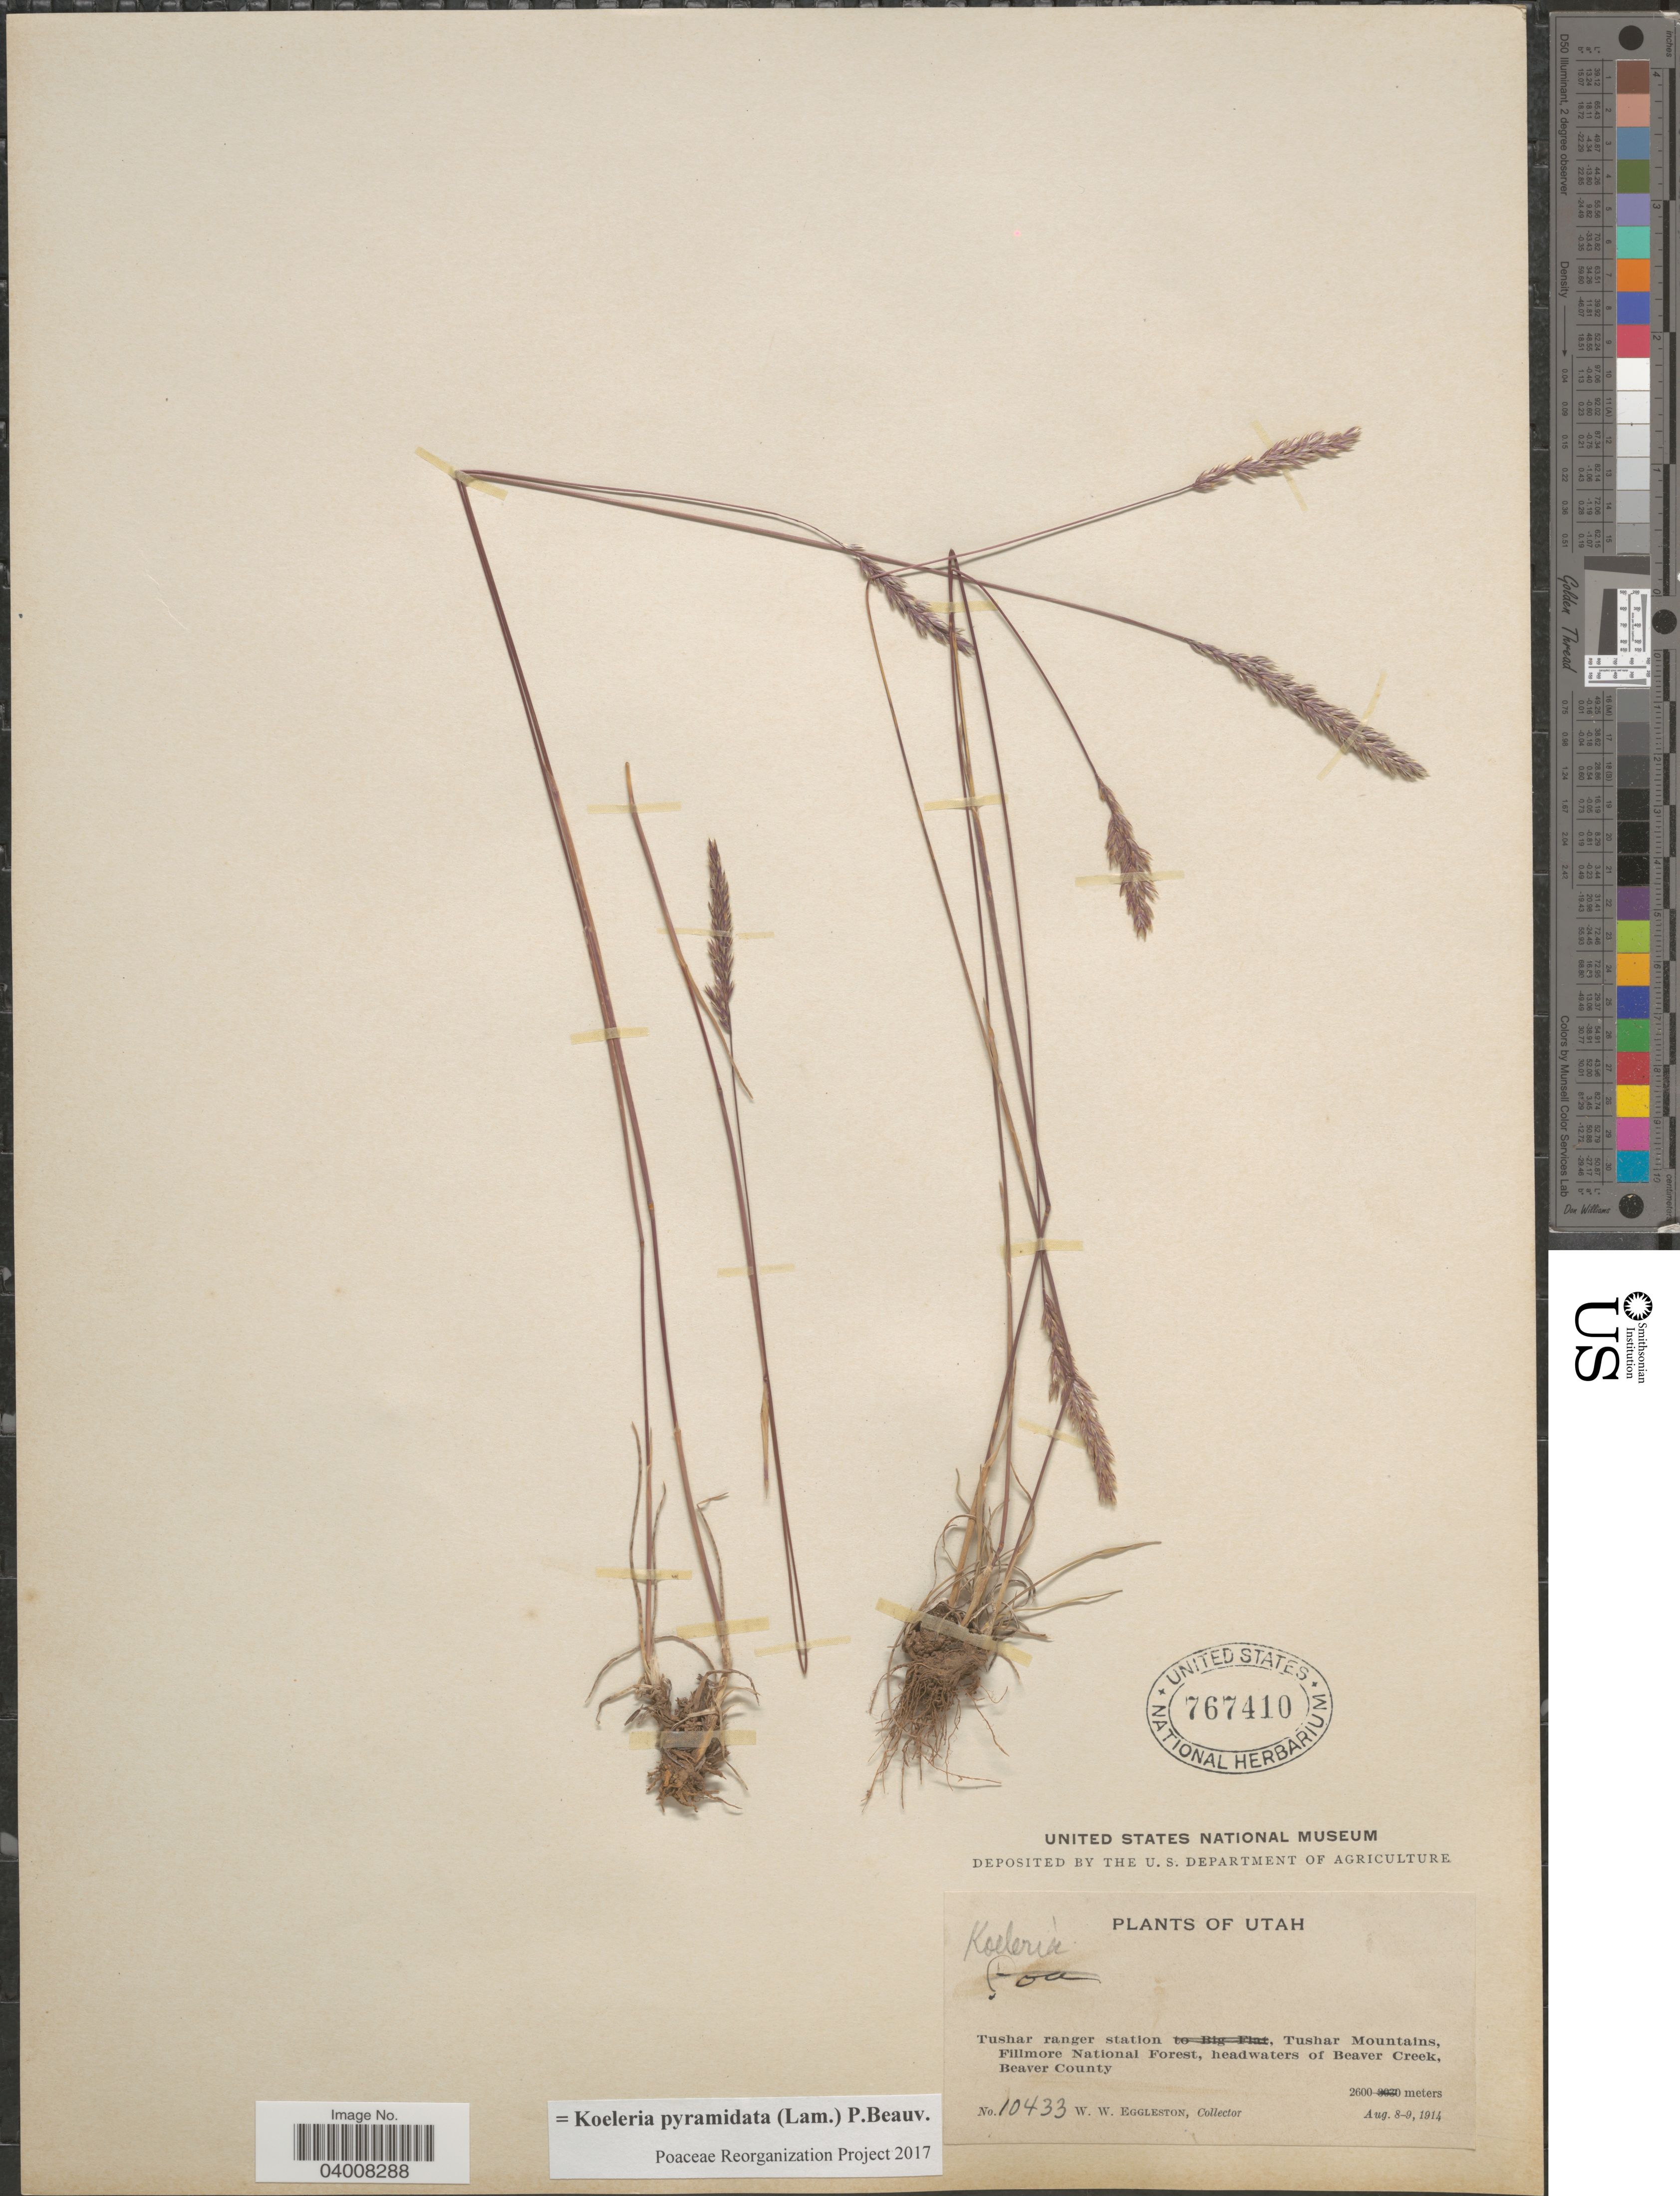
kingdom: Plantae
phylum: Tracheophyta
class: Liliopsida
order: Poales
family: Poaceae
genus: Koeleria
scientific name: Koeleria pyramidata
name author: (Lam.) P. Beauv.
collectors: W. W. Eggleston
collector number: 10433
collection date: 1914-08-08/1914-08-09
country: United States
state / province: Utah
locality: Tushar ranger station, Tushar Mountains, Fillmore National Forest, headwaters of Beaver Creek, Beaver County.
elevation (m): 2600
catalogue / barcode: US 767410